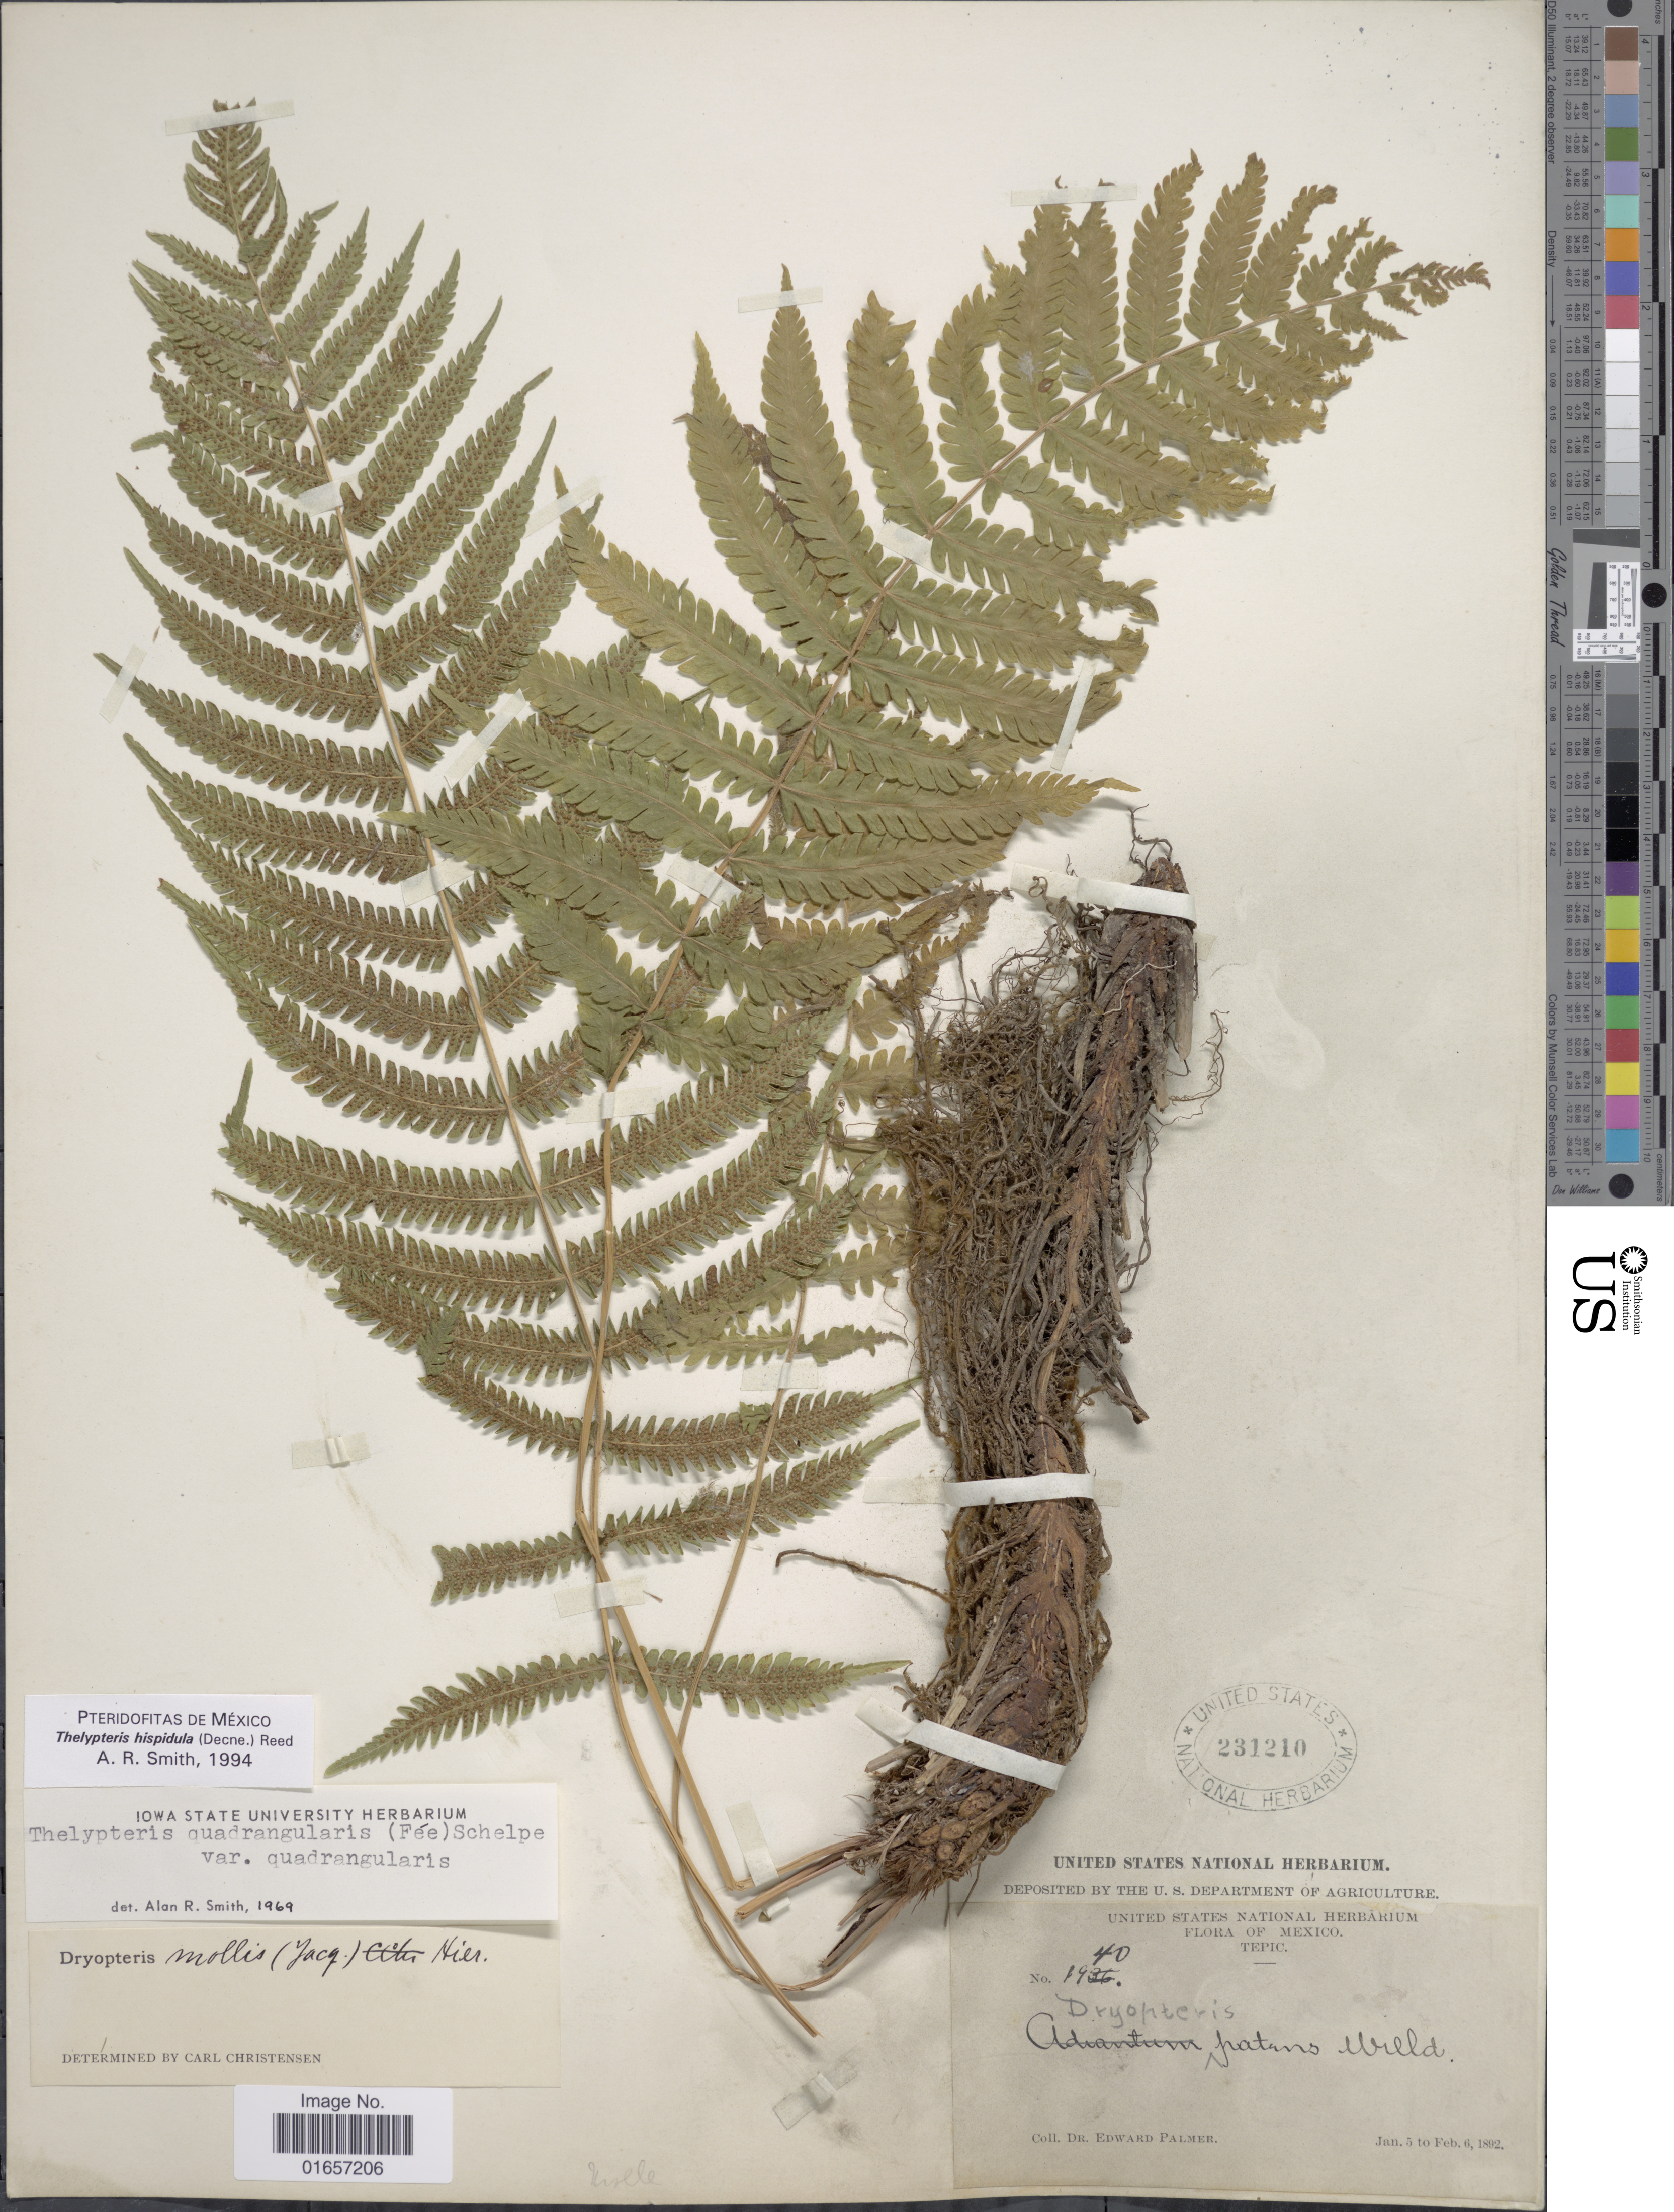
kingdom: Plantae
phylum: Tracheophyta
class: Polypodiopsida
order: Polypodiales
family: Thelypteridaceae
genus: Christella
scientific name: Christella hispidula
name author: (Decne.) Holttum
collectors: E. Palmer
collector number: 1940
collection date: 1892-01-05/1892-02-06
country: Mexico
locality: Tepic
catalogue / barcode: US 231210